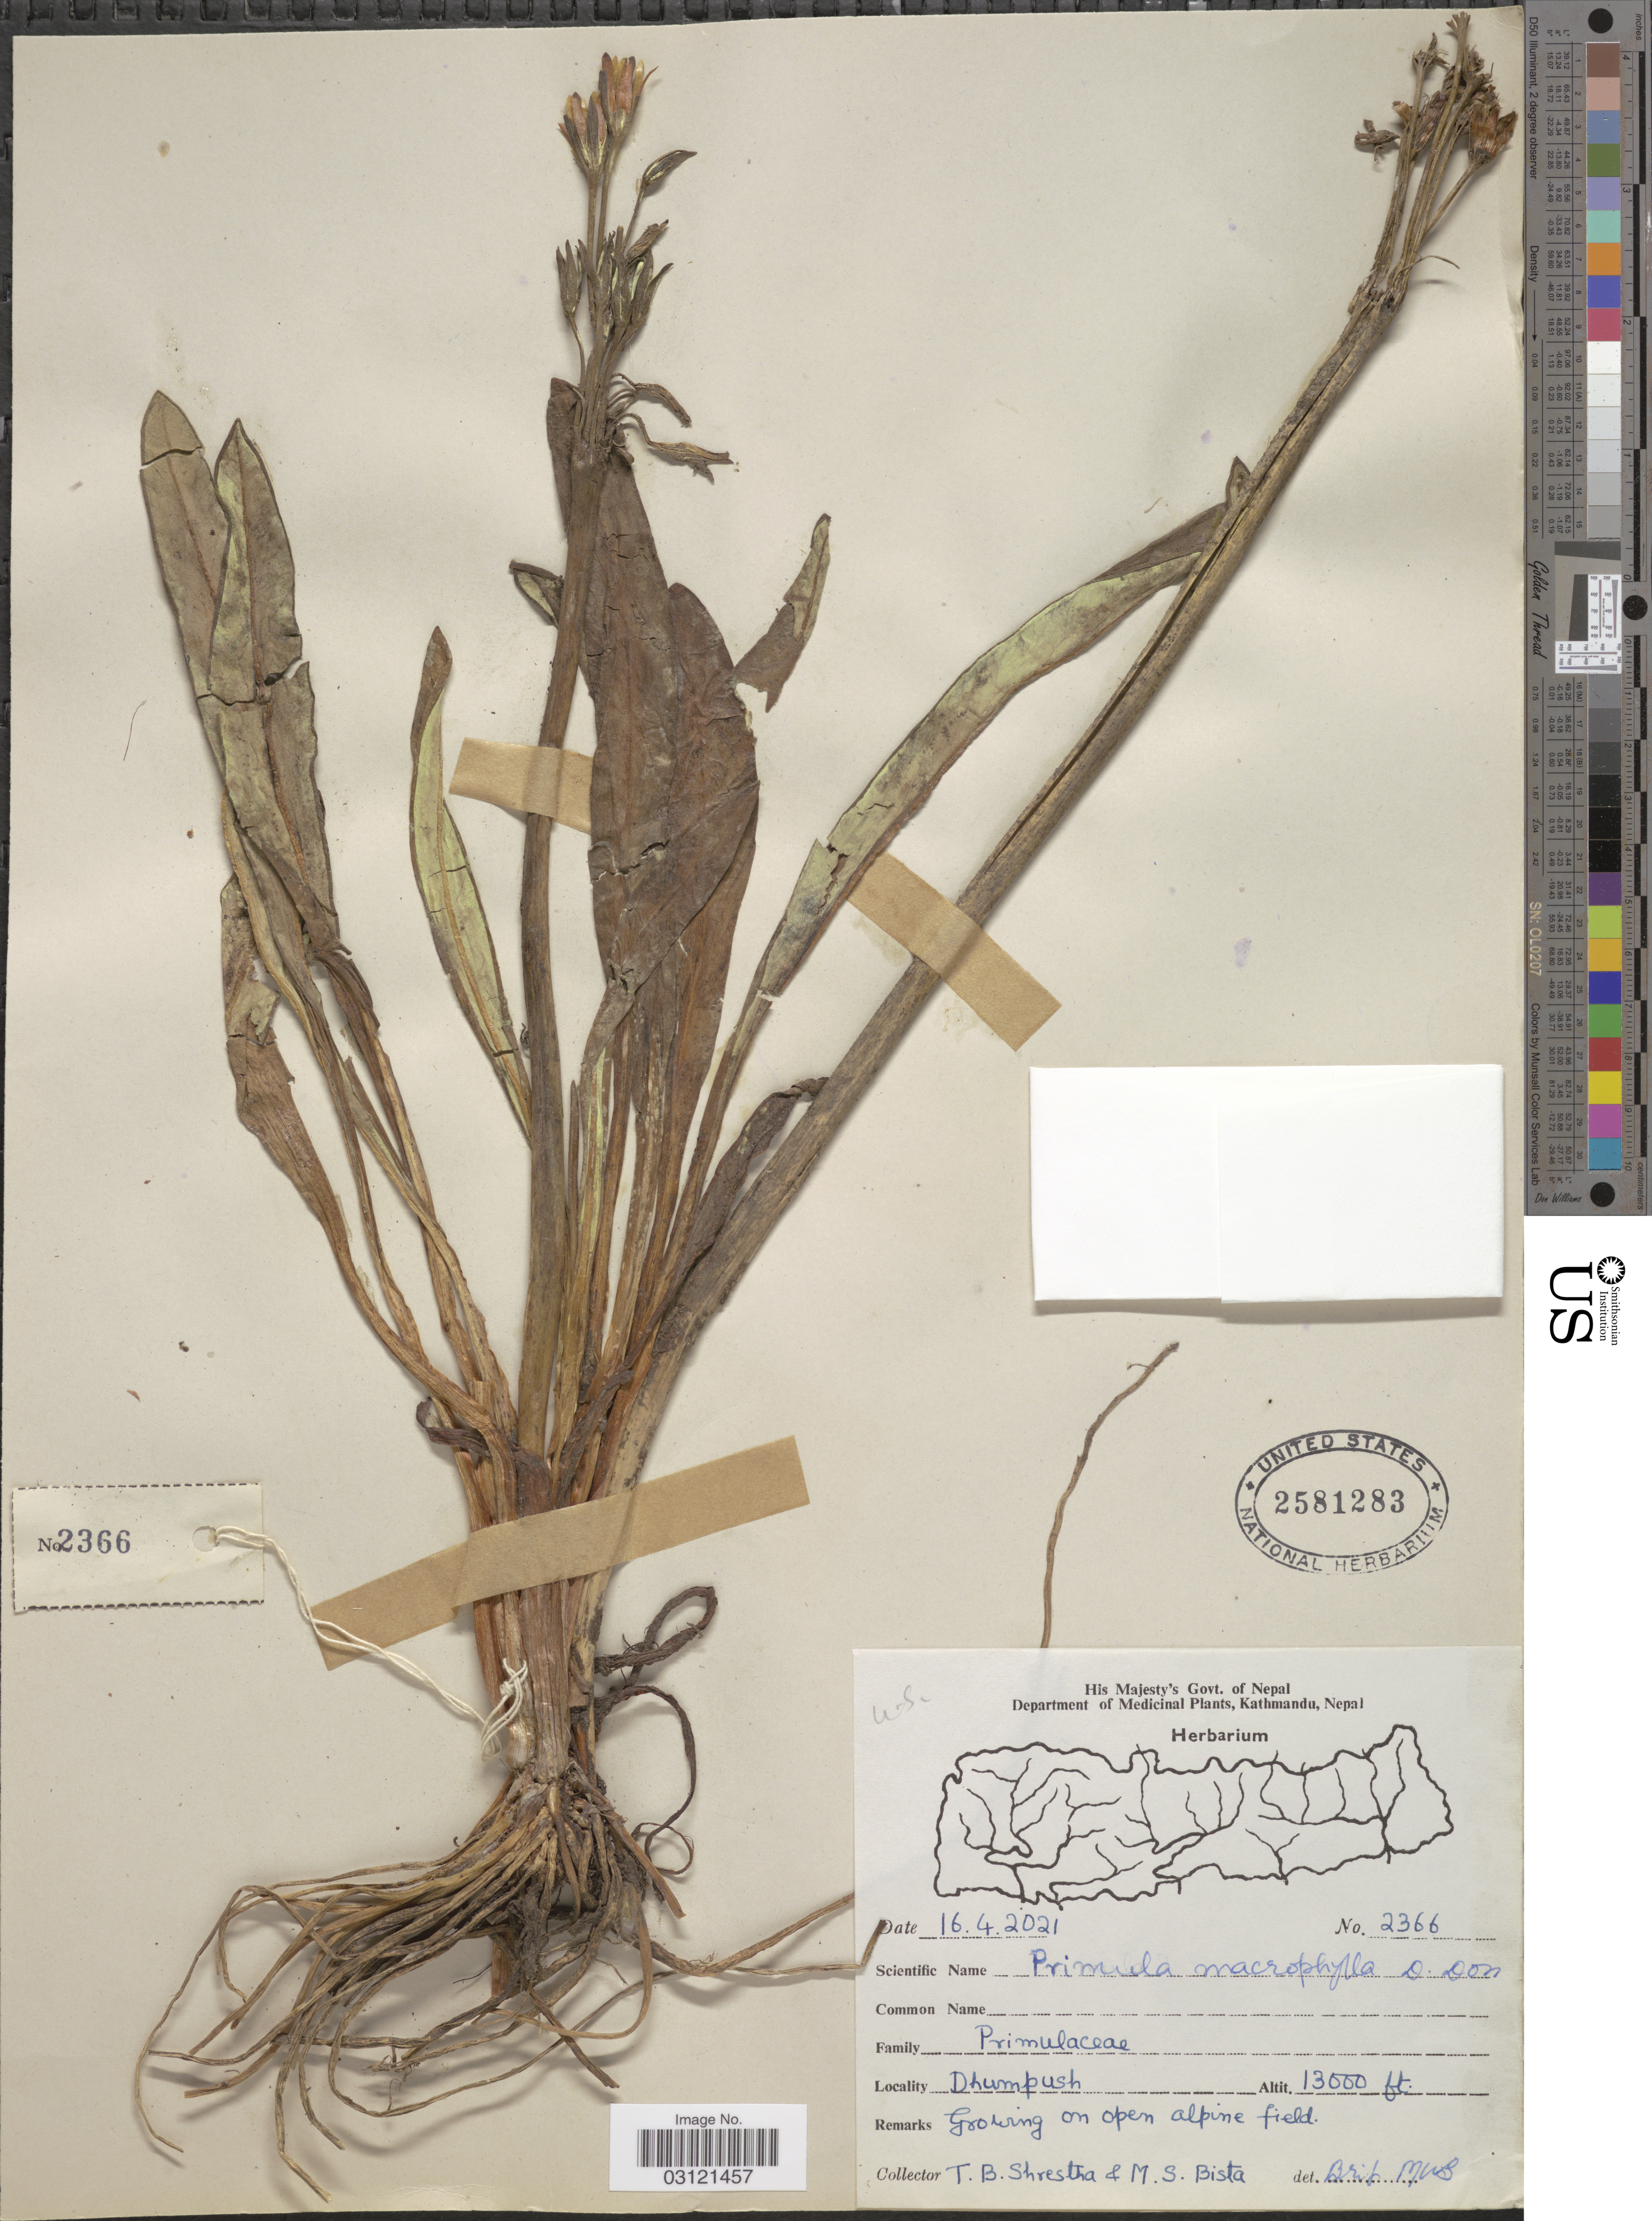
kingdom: Plantae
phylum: Tracheophyta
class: Magnoliopsida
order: Ericales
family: Primulaceae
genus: Primula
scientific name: Primula macrophylla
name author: D. Don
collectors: T. B. Shrestha & M. Bista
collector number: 2366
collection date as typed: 16.4.2021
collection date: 1964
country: Nepal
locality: Dhumpush.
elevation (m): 3962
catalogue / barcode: US 2581283